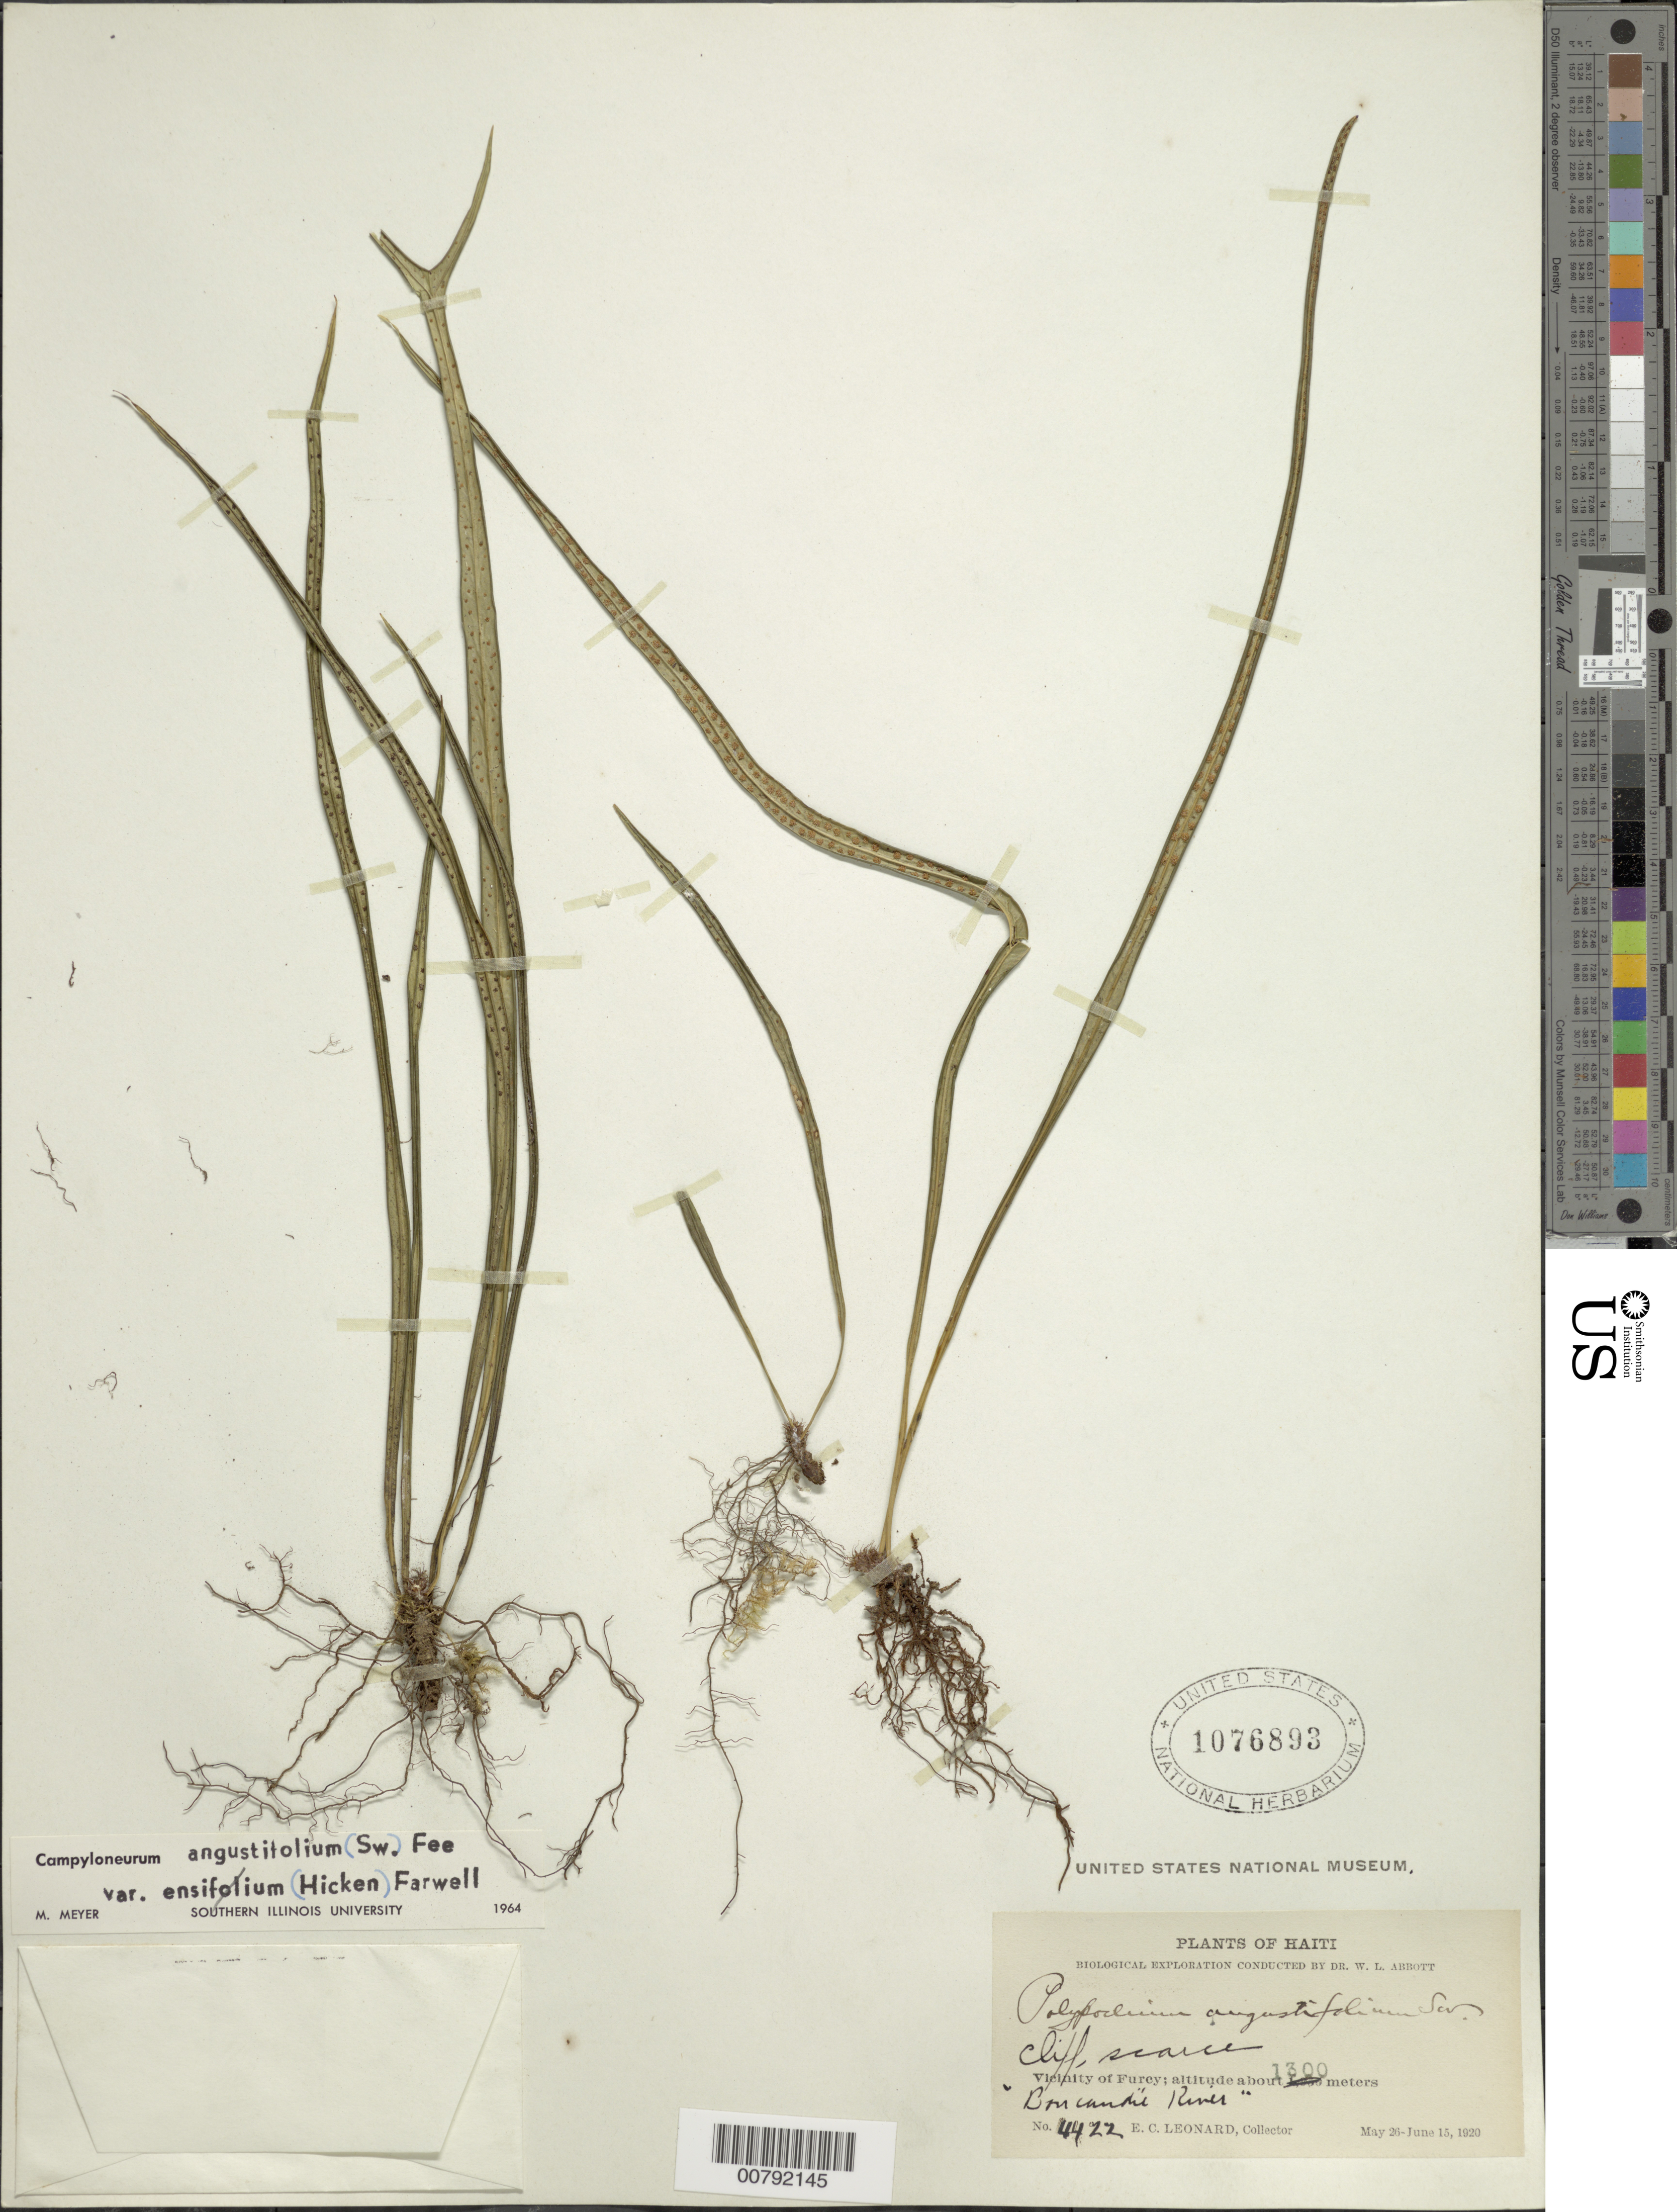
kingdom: Plantae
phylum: Tracheophyta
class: Polypodiopsida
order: Polypodiales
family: Polypodiaceae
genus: Campyloneurum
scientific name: Campyloneurum angustifolium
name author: (Sw.) Fée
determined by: Meyer, M.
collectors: E. C. Leonard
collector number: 4422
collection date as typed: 26 May 1920 15 Jun 1920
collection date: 1920-05-26/1920-06-15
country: Haiti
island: Hispaniola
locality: Furcy vicinity, "Boncanti R."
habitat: Cliff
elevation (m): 1300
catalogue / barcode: US 1076893